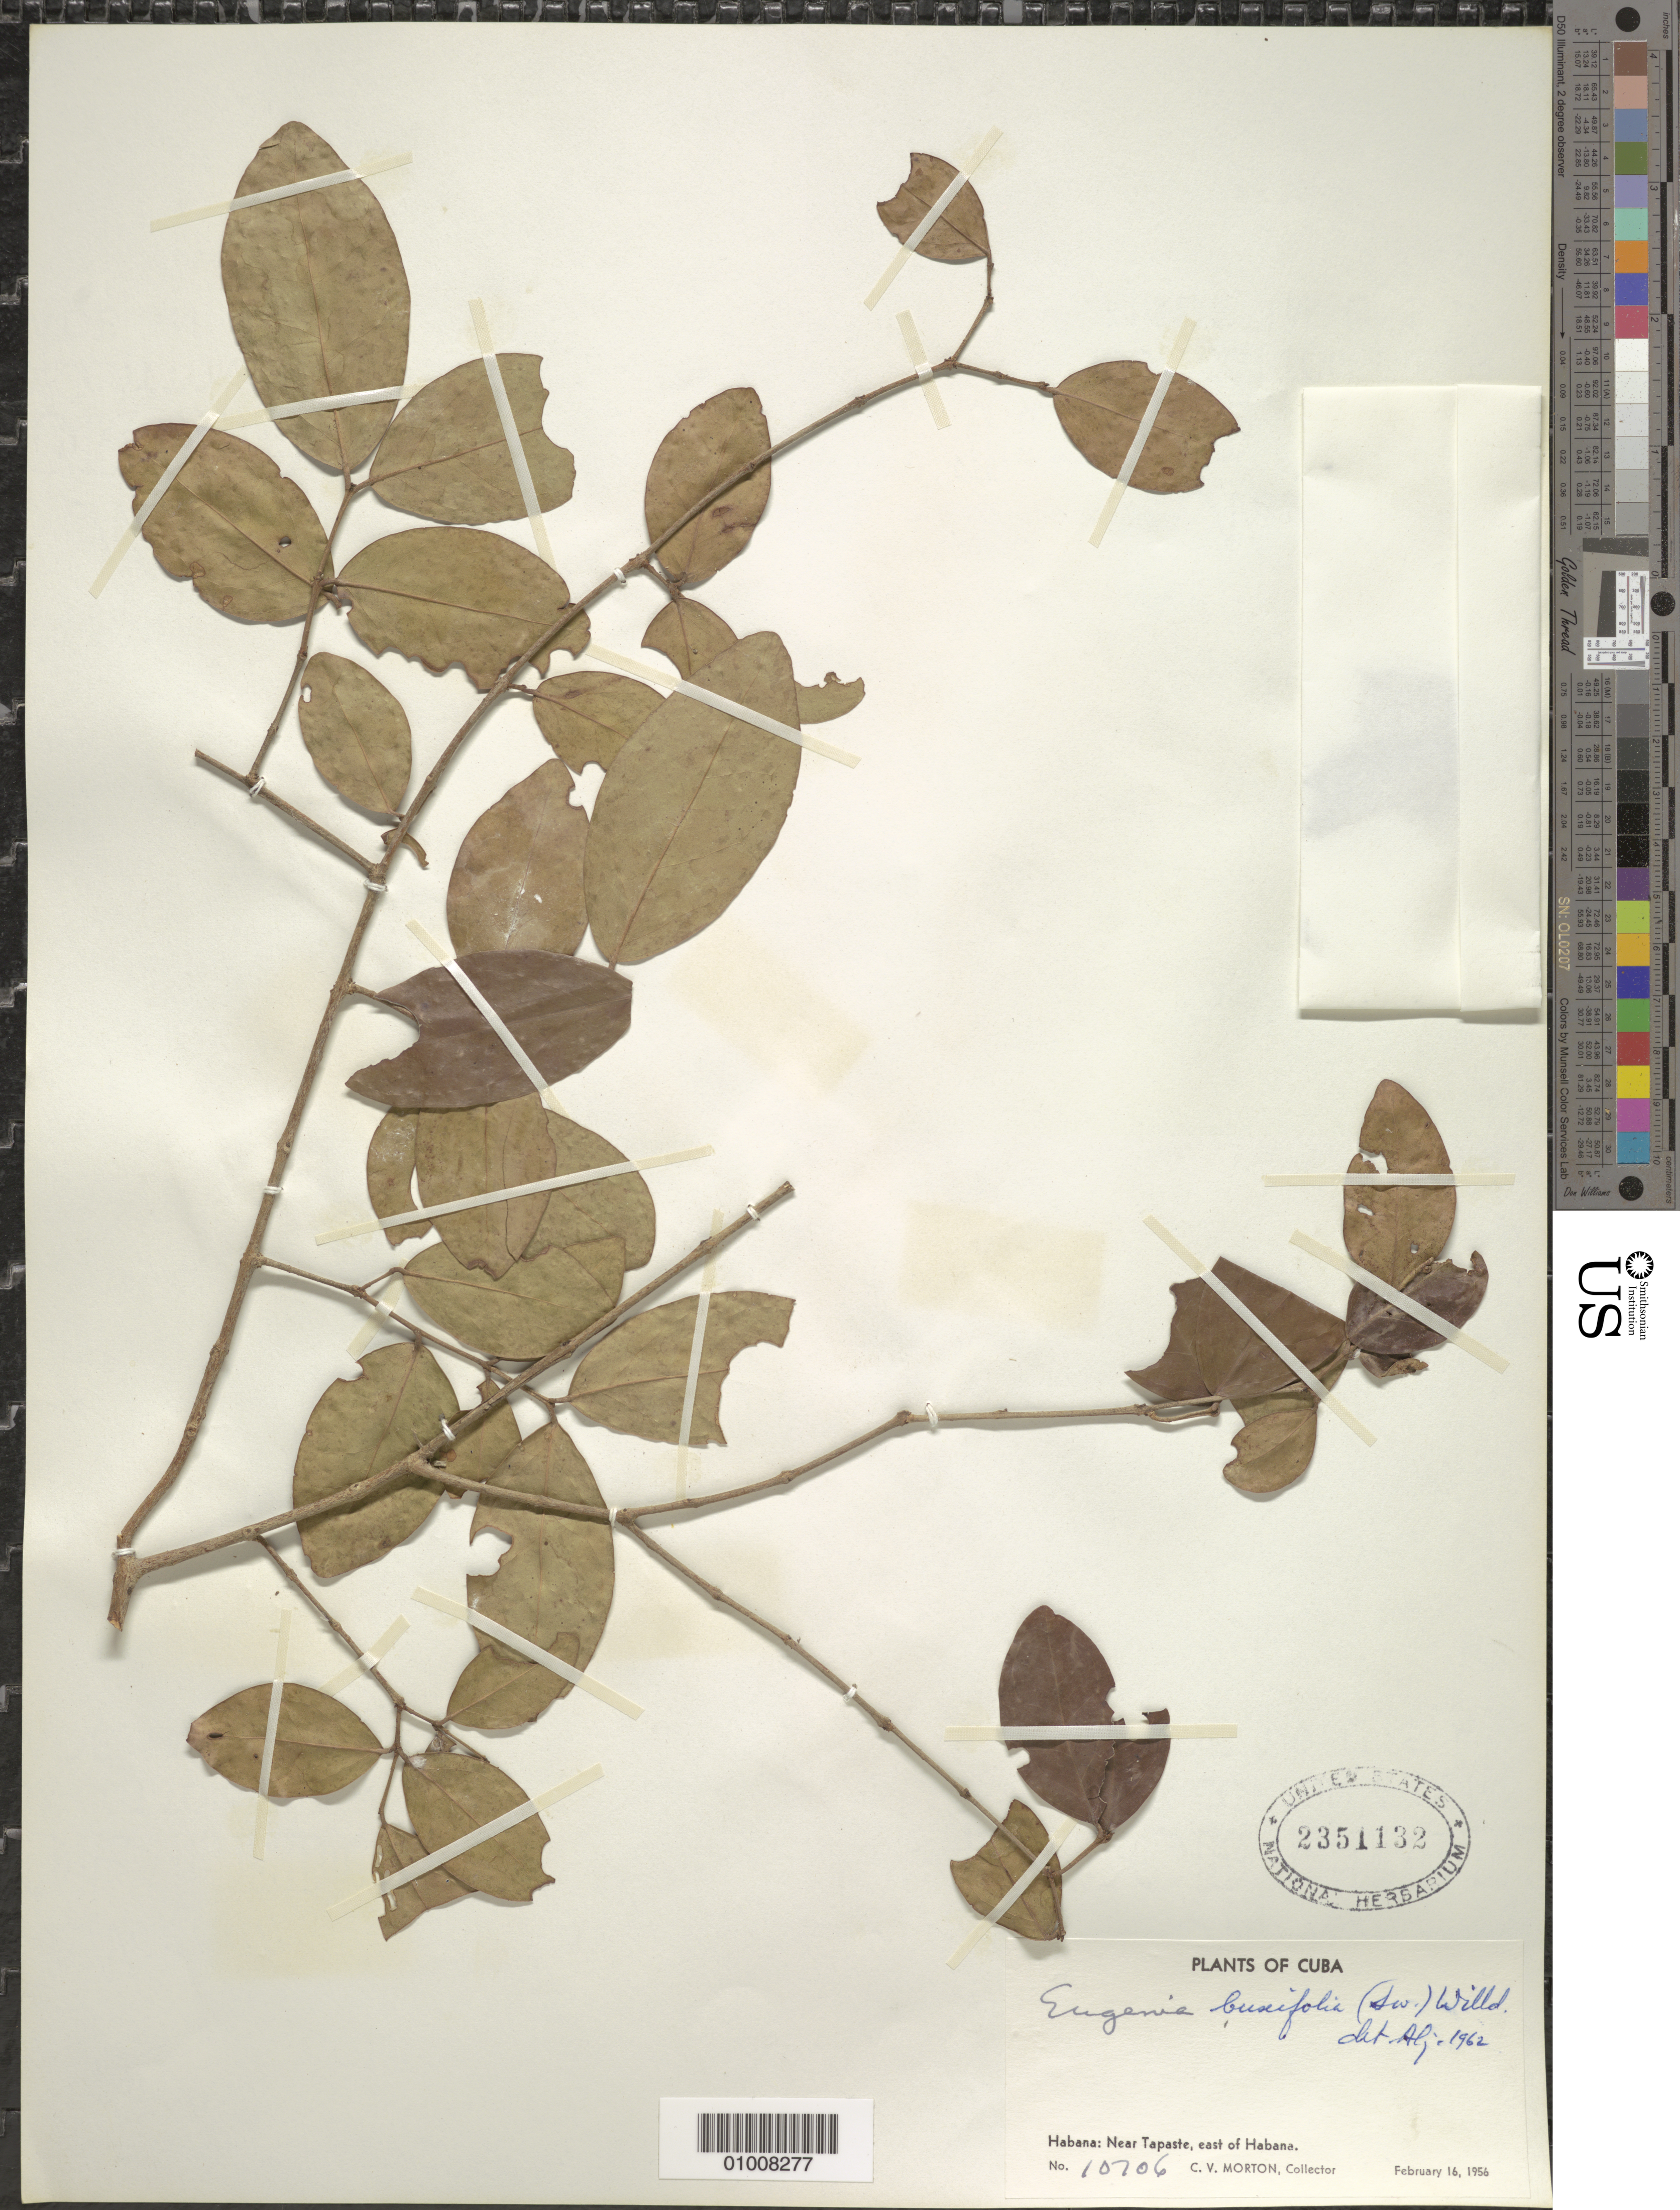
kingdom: Plantae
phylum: Tracheophyta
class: Magnoliopsida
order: Myrtales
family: Myrtaceae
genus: Eugenia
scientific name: Eugenia foetida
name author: Pers.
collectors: C. V. Morton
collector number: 10706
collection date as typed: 16 Feb 1956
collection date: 1956-02-16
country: Cuba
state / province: La Habana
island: Cuba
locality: Near Tapaste, east of Habana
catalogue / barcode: US 2351132